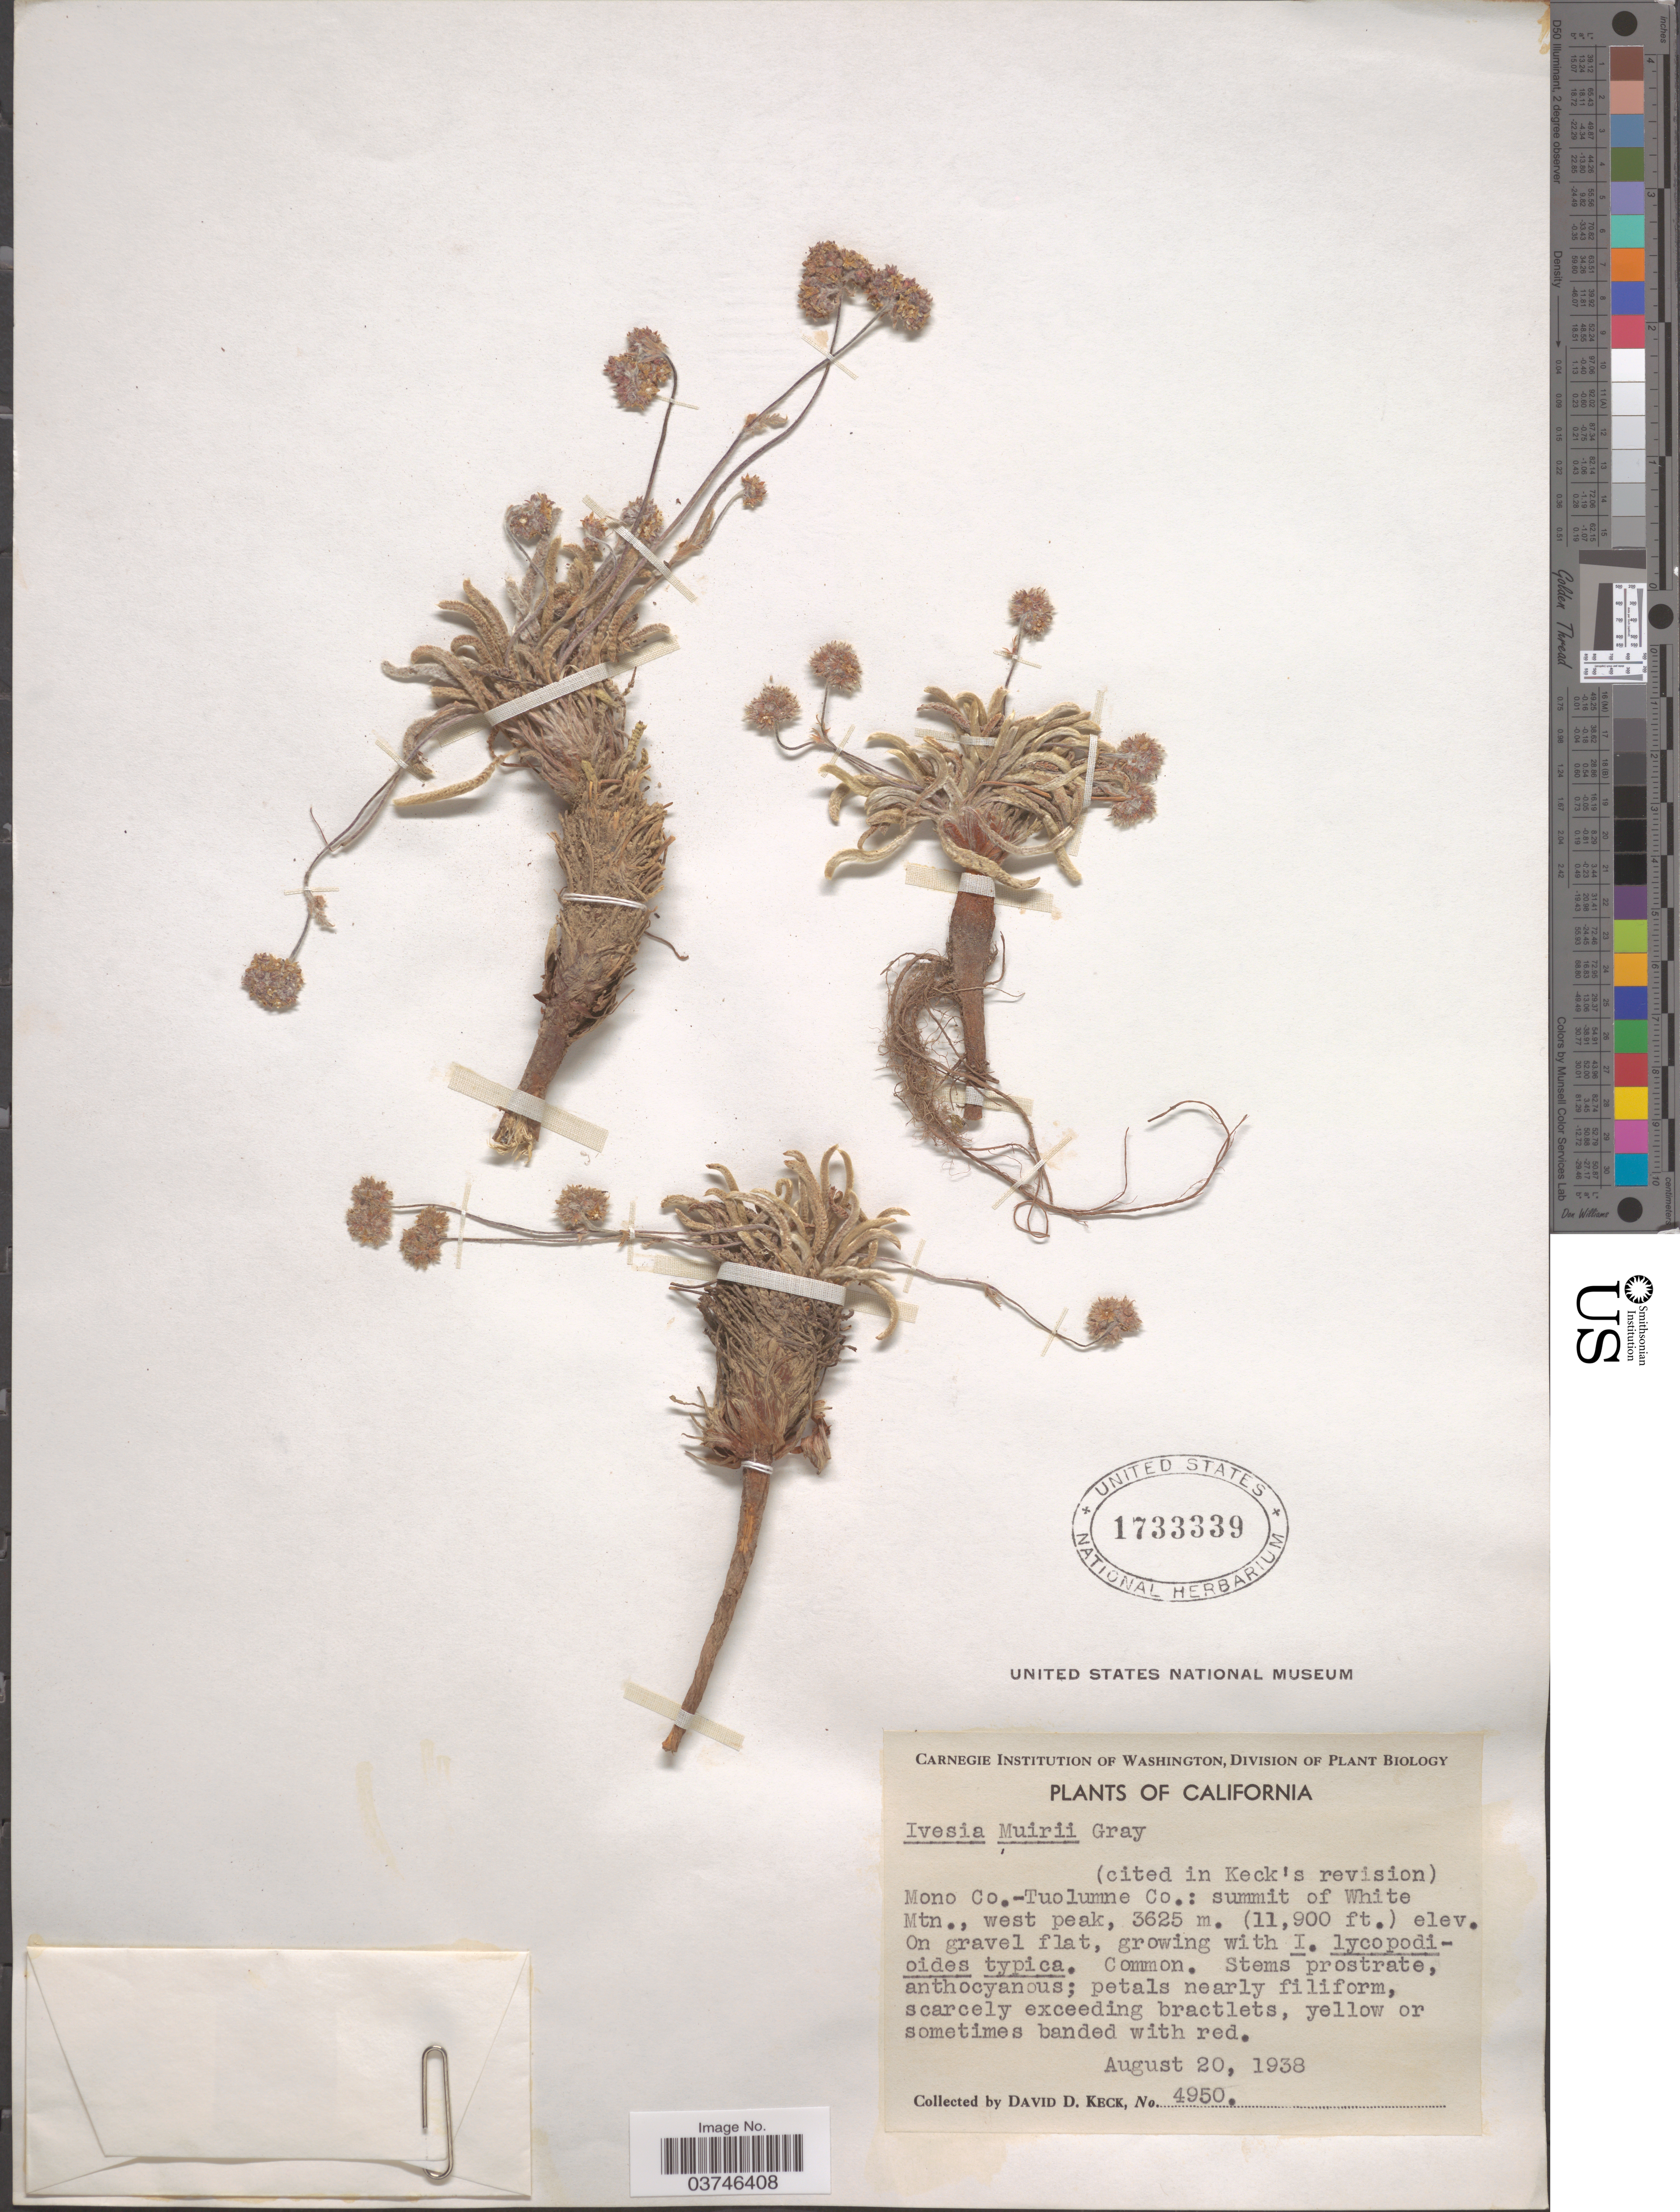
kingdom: Plantae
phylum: Tracheophyta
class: Magnoliopsida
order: Rosales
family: Rosaceae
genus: Potentilla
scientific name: Potentilla muirii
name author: (A. Gray) Greene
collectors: D. D. Keck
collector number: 4950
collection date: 1938-08-20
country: United States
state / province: California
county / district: Tuolumne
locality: Mono Co.-Tuolumne Co.: summit of White Mtn., west peak.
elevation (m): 3625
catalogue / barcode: US 1733339